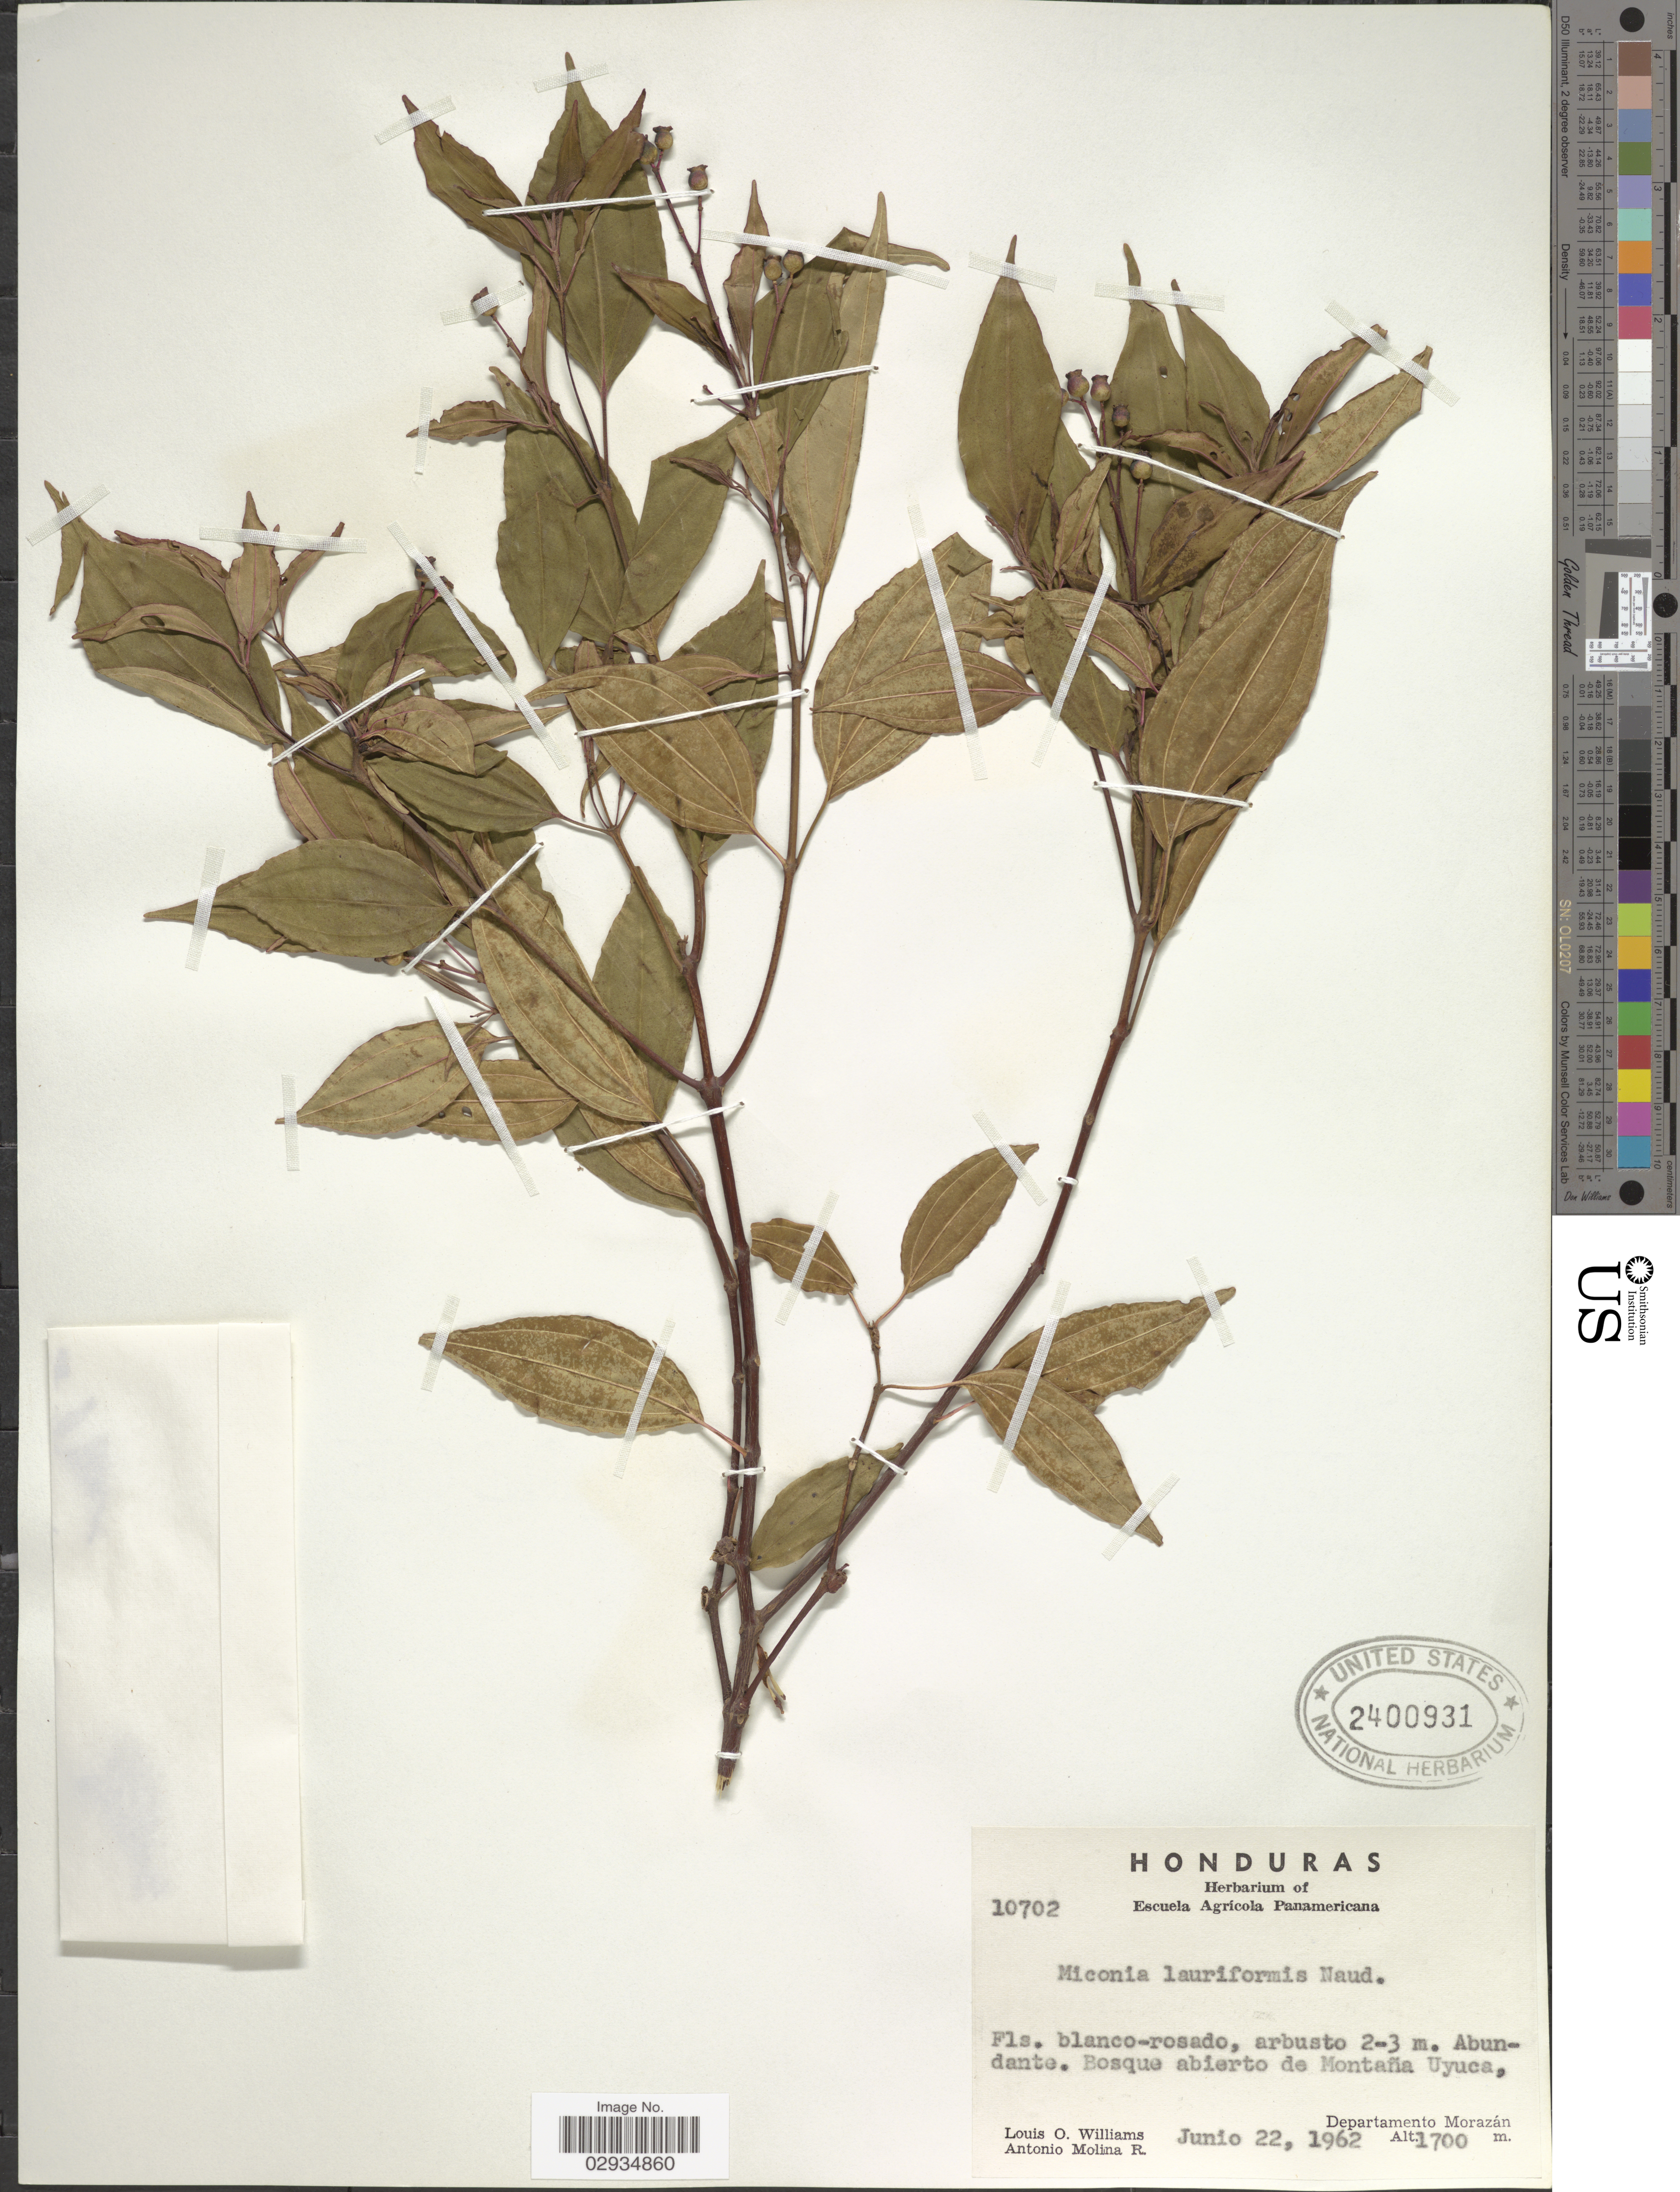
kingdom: Plantae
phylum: Tracheophyta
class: Magnoliopsida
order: Myrtales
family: Melastomataceae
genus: Miconia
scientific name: Miconia lauriformis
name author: Naudin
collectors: L. O. Williams & A. Molina R.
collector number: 10702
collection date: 1962-06-22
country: Honduras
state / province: Fco. Morazán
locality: Montaña Uyuca, Departamento Morazán.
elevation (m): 1700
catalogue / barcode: US 2400931